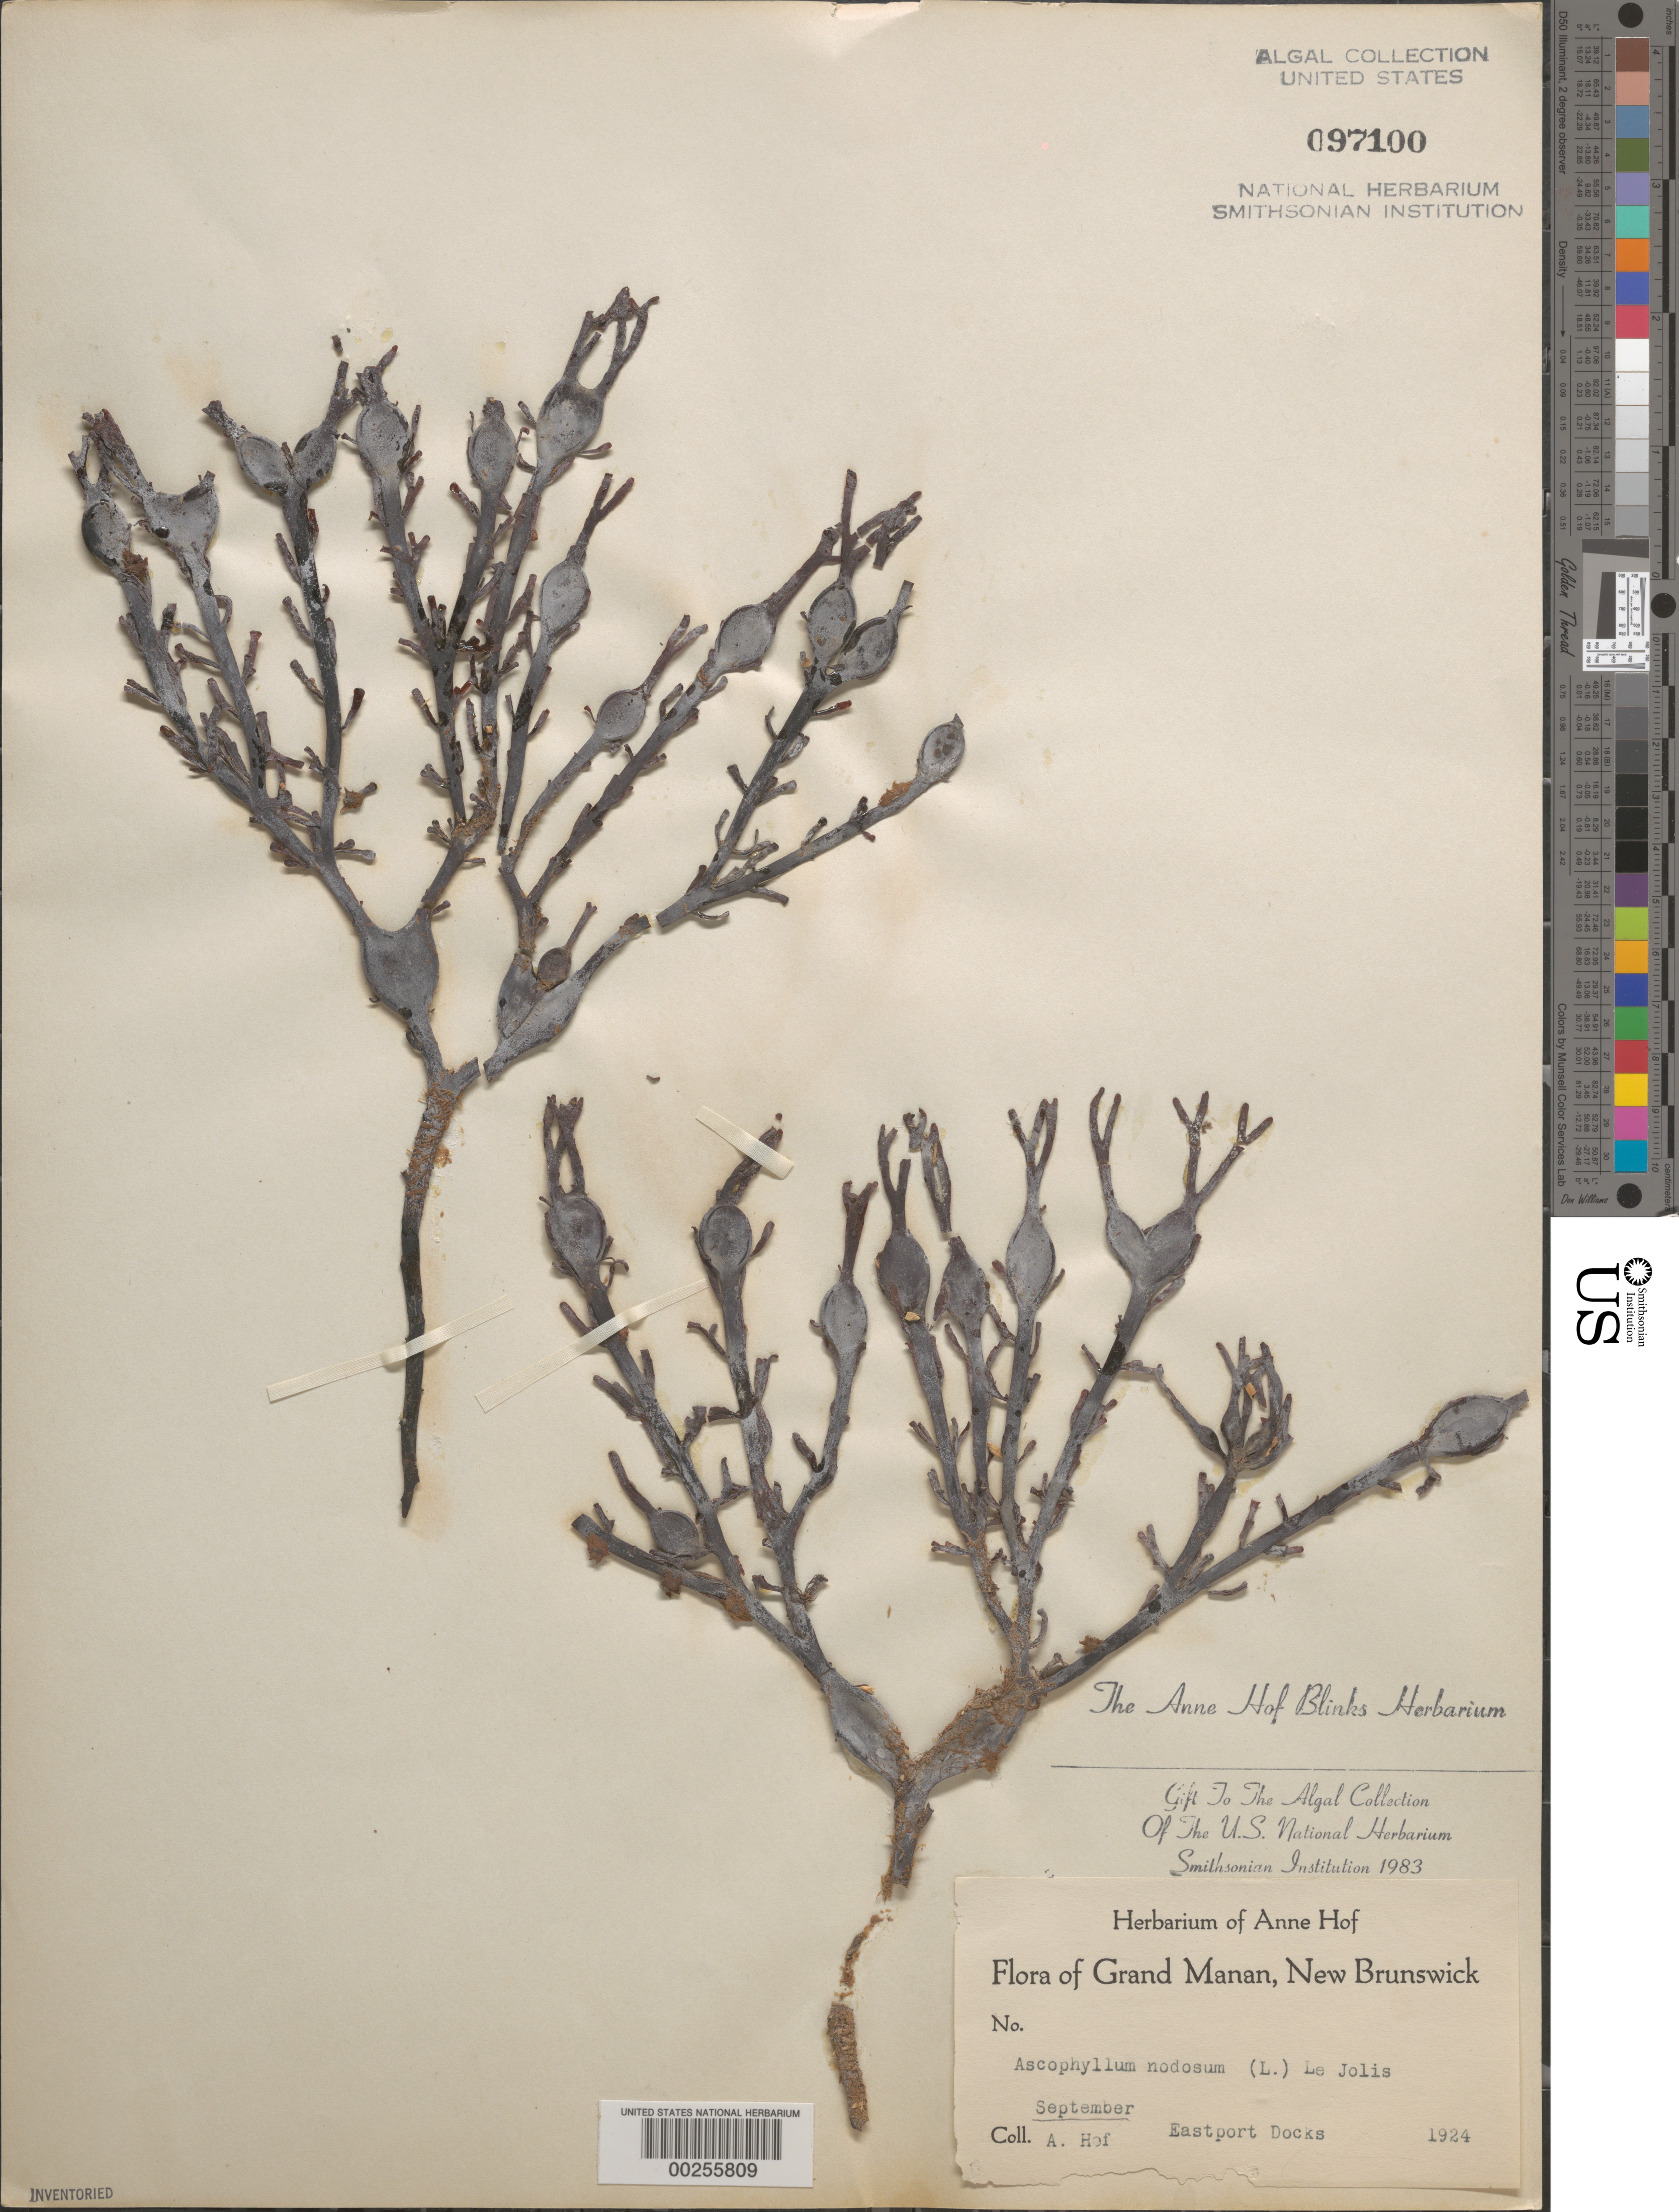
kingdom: Chromista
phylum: Ochrophyta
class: Phaeophyceae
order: Fucales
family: Fucaceae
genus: Ascophyllum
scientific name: Ascophyllum nodosum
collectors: A. Blinks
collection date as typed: Sep 1924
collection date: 1924-09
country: Canada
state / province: New Brunswick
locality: Grand manan, eastport docks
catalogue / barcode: US 97100